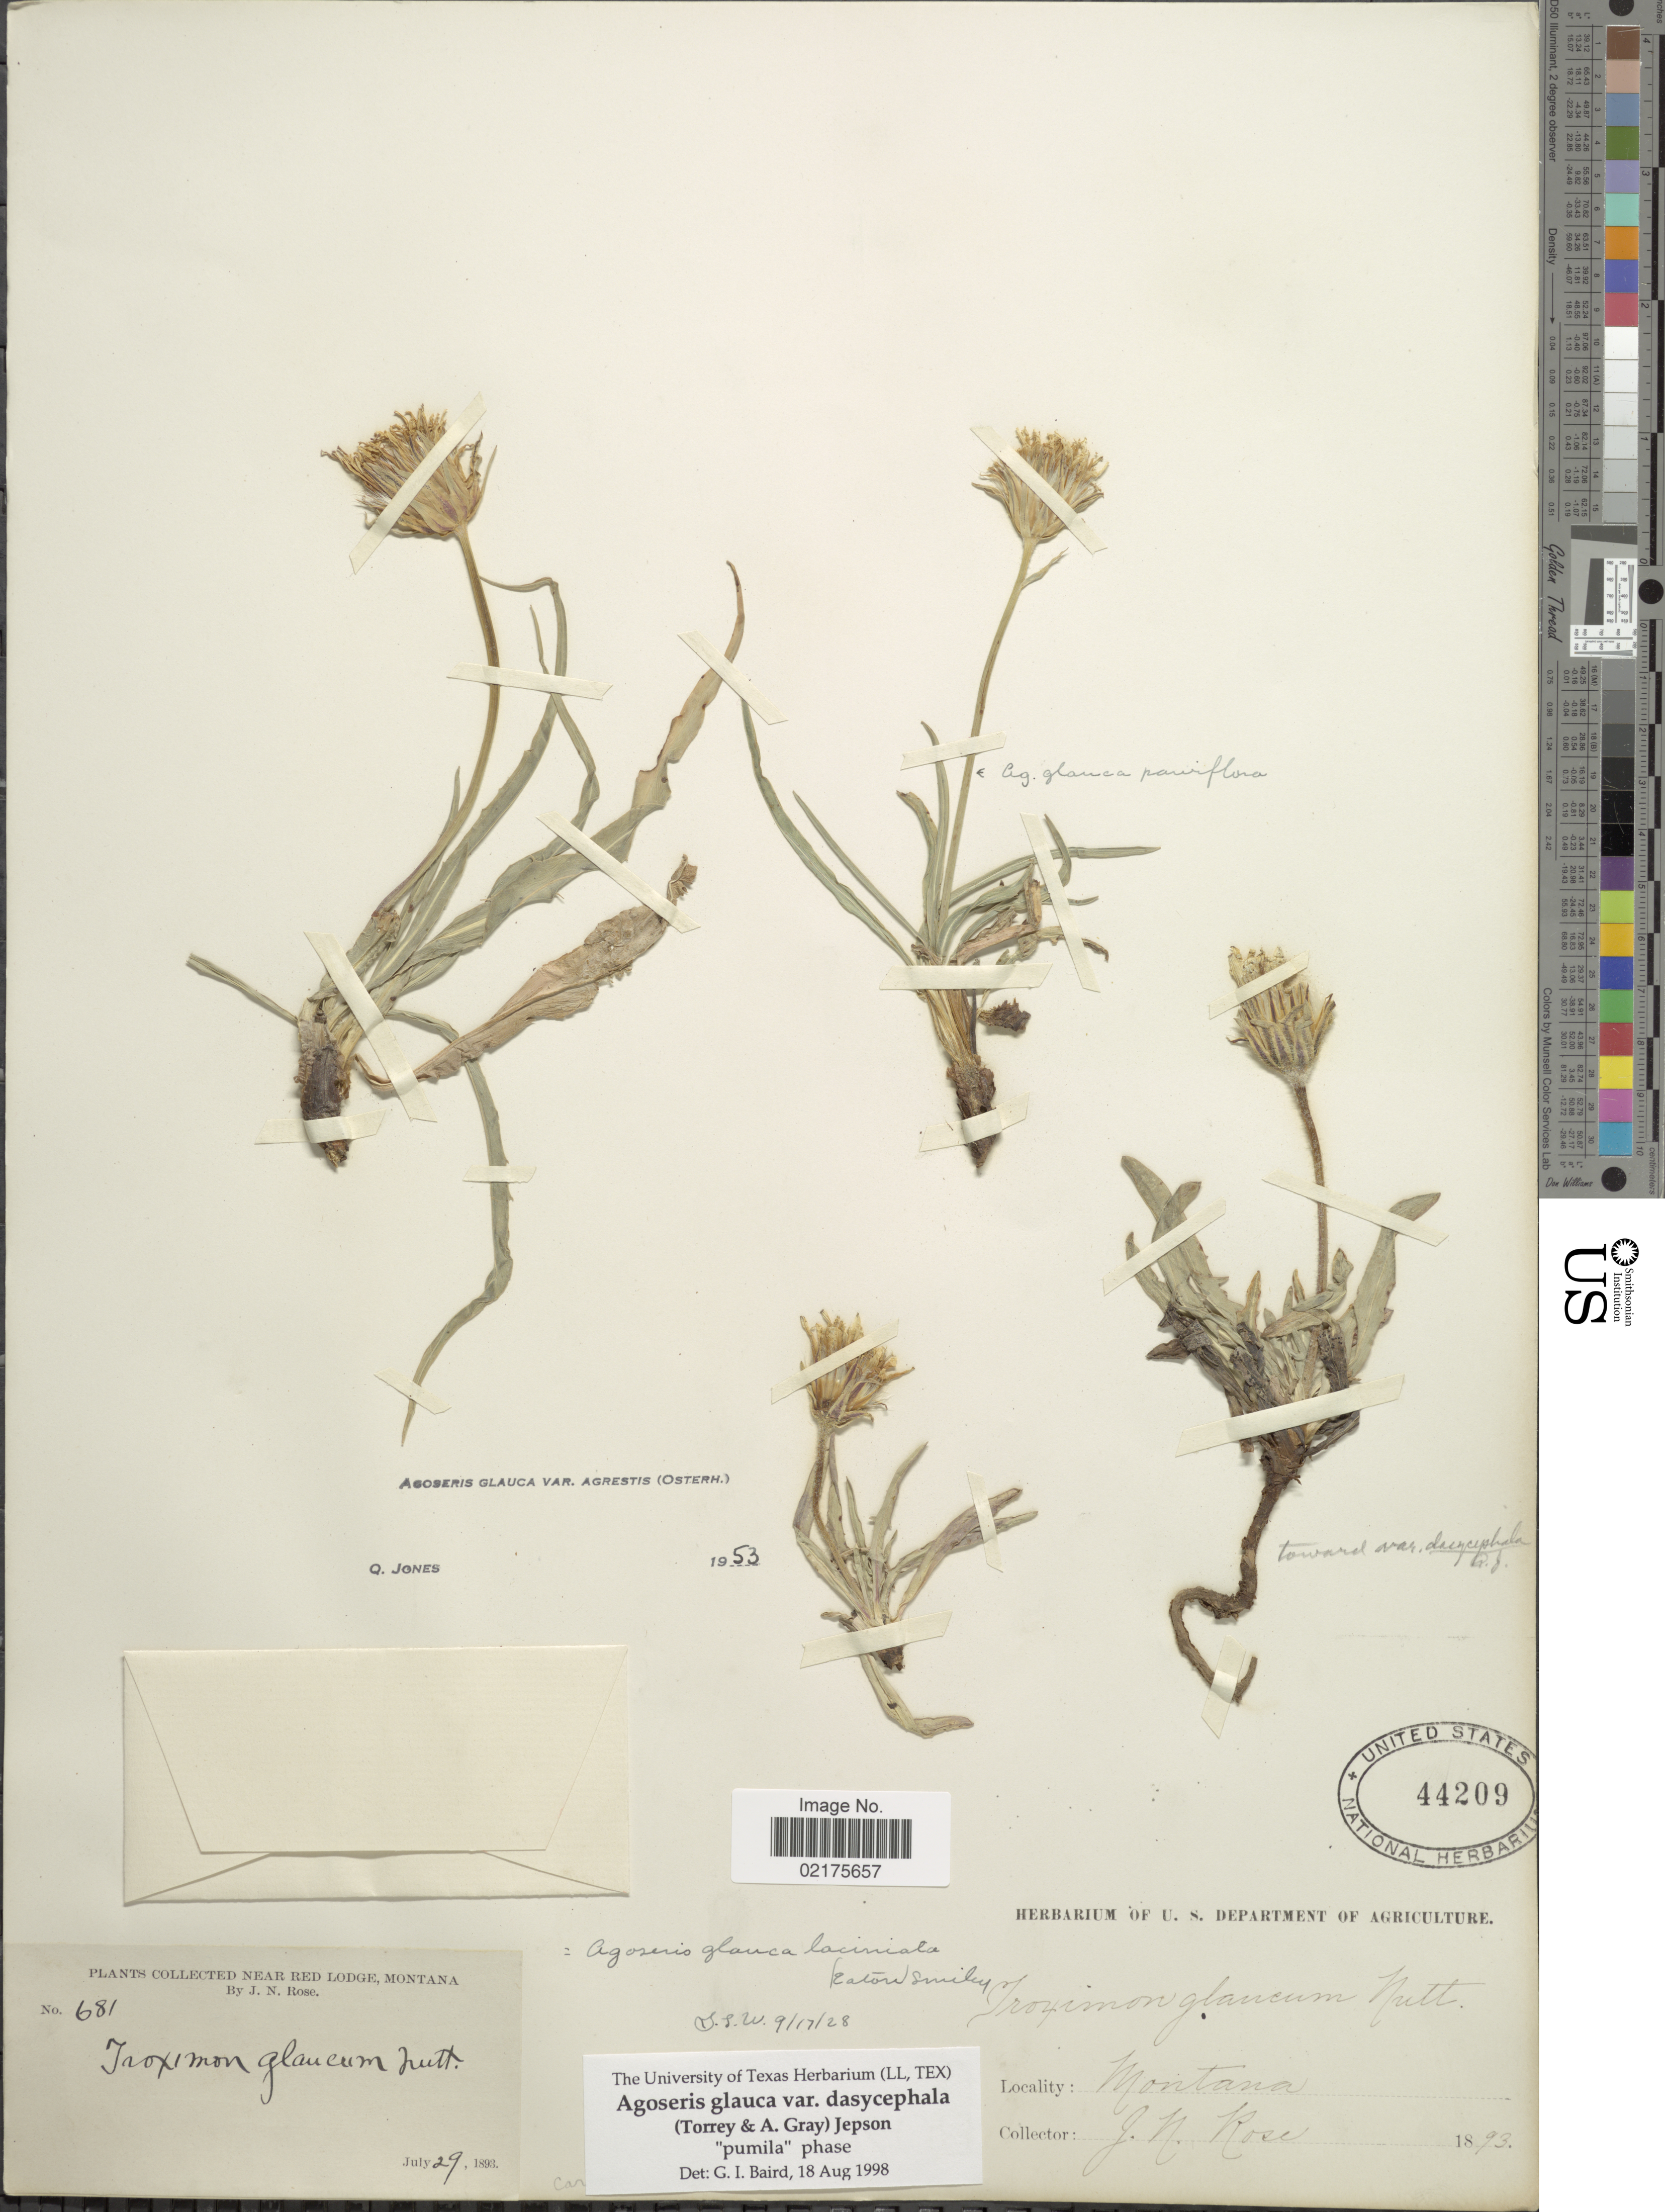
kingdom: Plantae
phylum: Tracheophyta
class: Magnoliopsida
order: Asterales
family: Asteraceae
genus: Agoseris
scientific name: Agoseris glauca var. dasycephala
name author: (Torr. & A. Gray) Jeps.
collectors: J. N. Rose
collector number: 681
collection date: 1893-07-29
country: United States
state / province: Montana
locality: Near Red Lodge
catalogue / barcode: US 44209